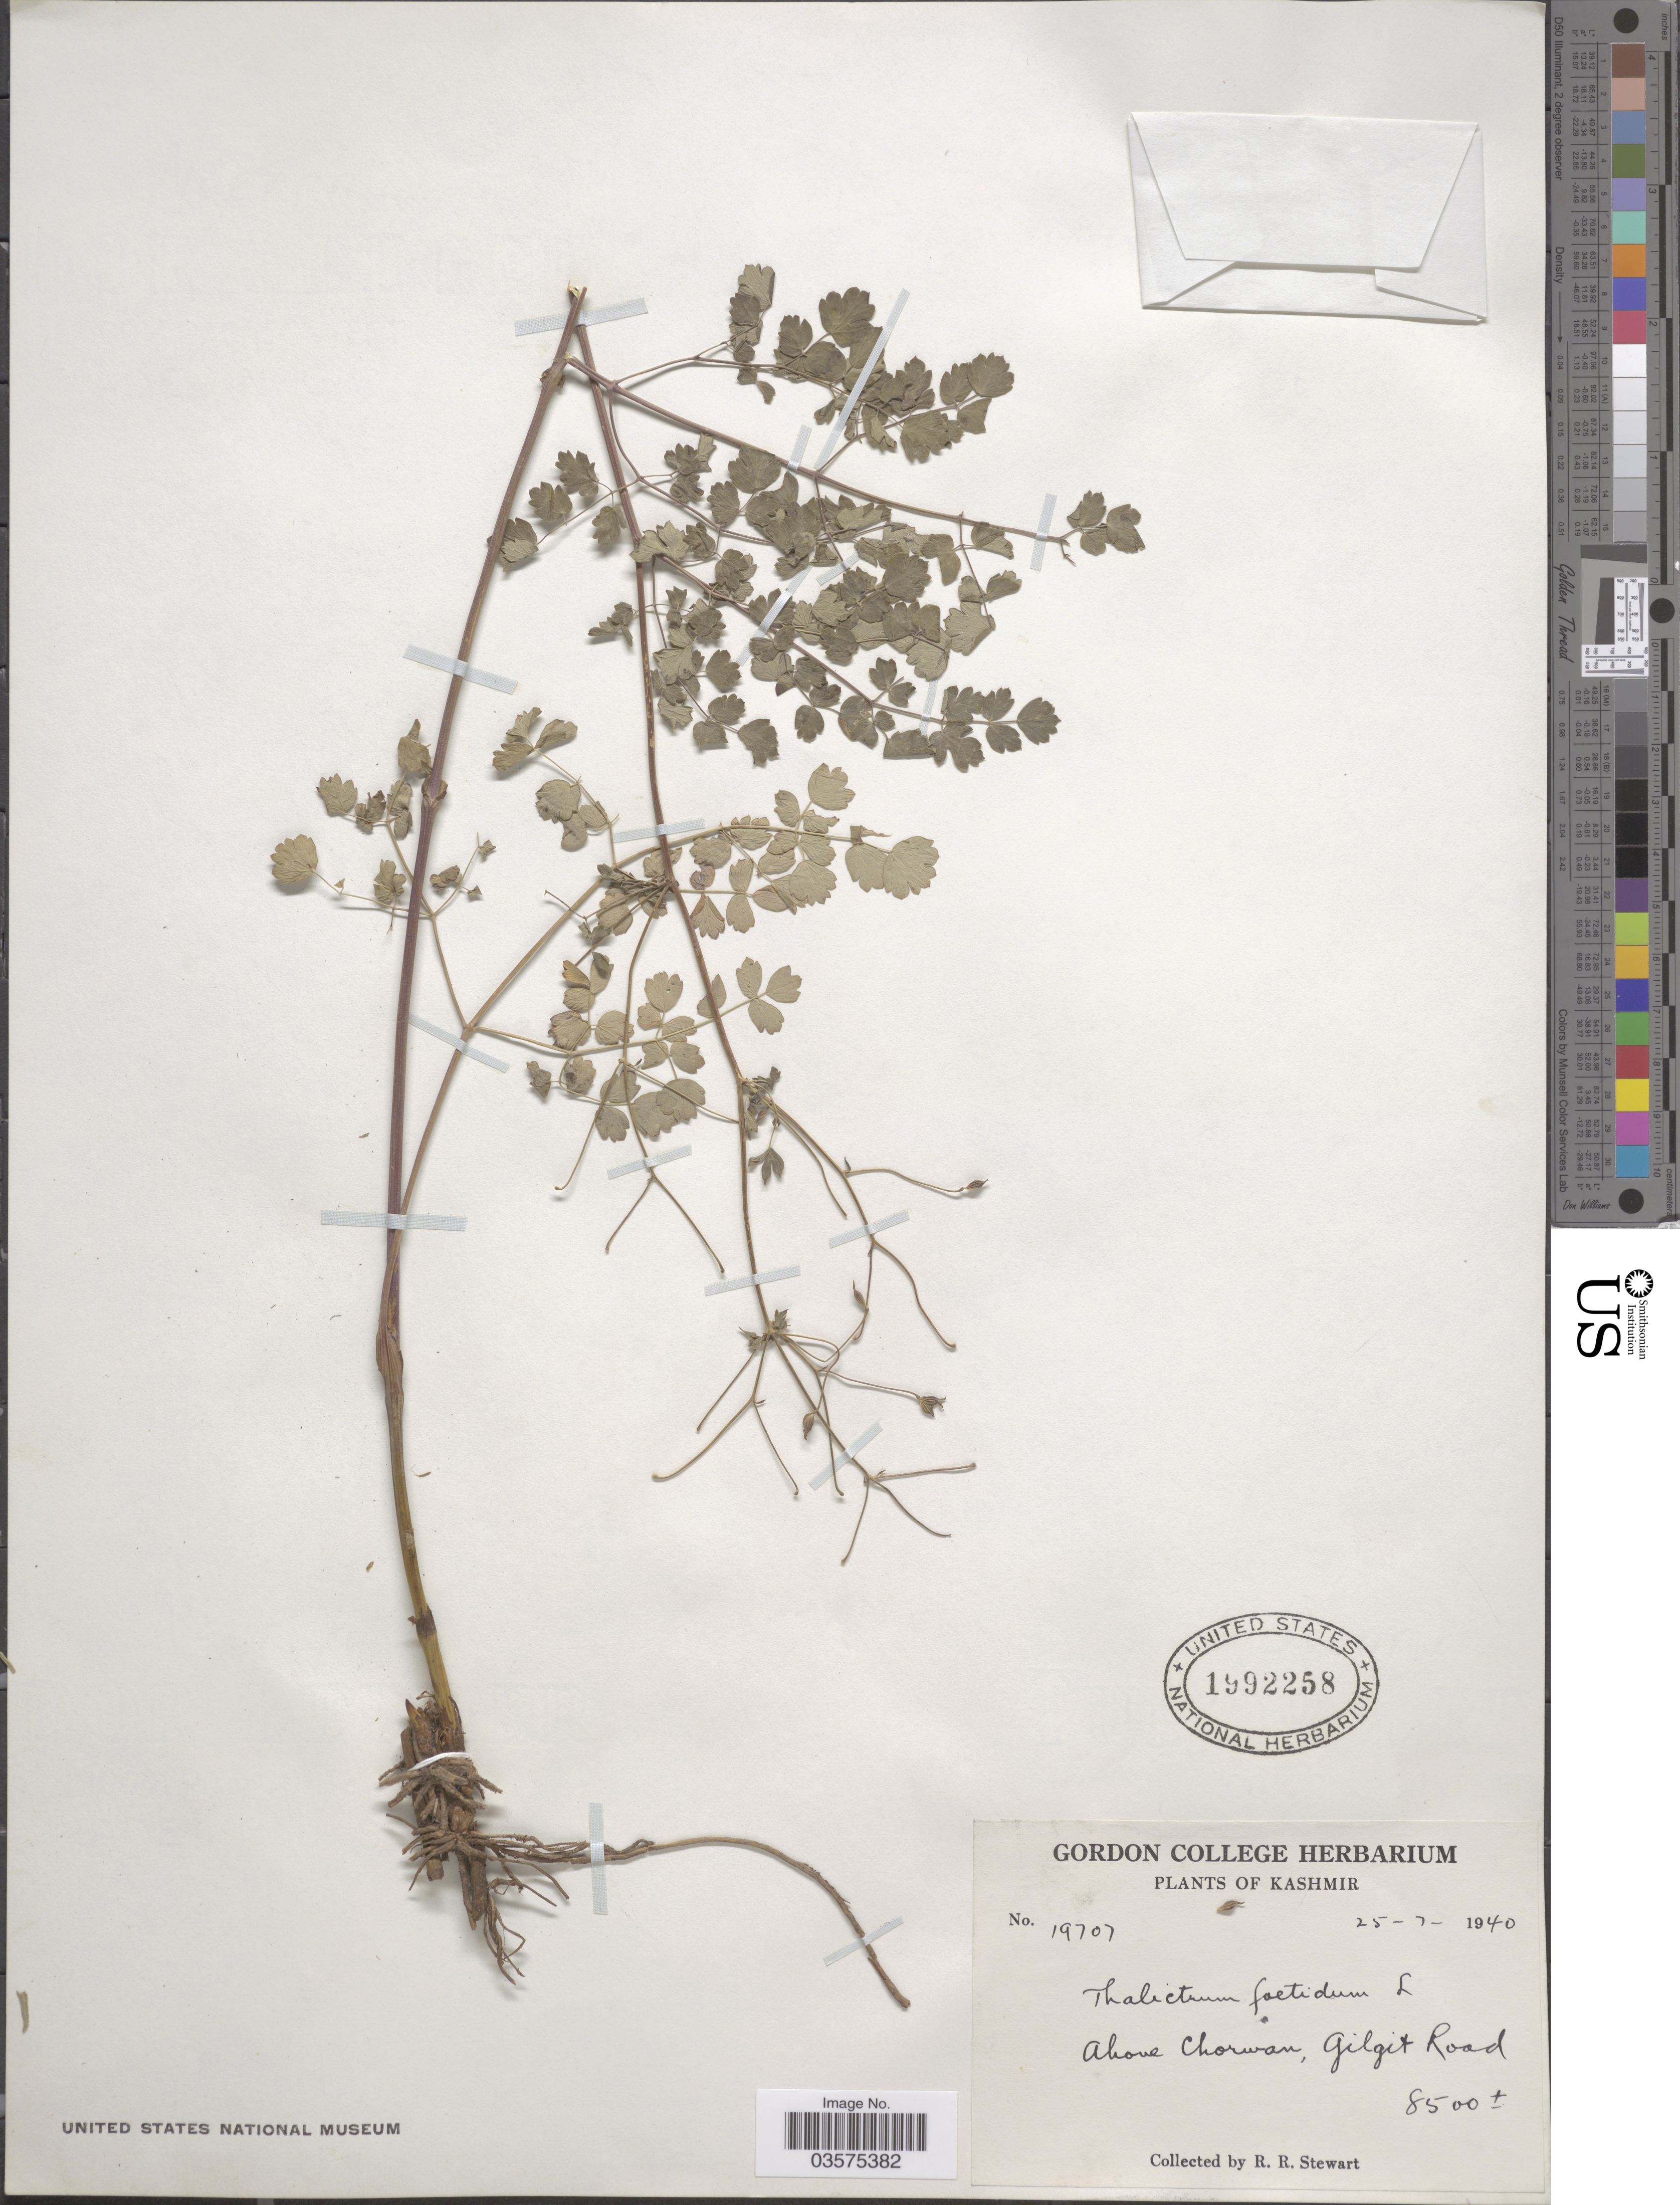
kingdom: Plantae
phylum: Tracheophyta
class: Magnoliopsida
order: Ranunculales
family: Ranunculaceae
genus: Thalictrum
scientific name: Thalictrum foetidum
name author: L.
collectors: R. Stewart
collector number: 19707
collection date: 1940-07-25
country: Pakistan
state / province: Gilgit-Baltistan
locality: Kashmir. Above Chorwan, Gilgit Road.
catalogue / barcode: US 1992258